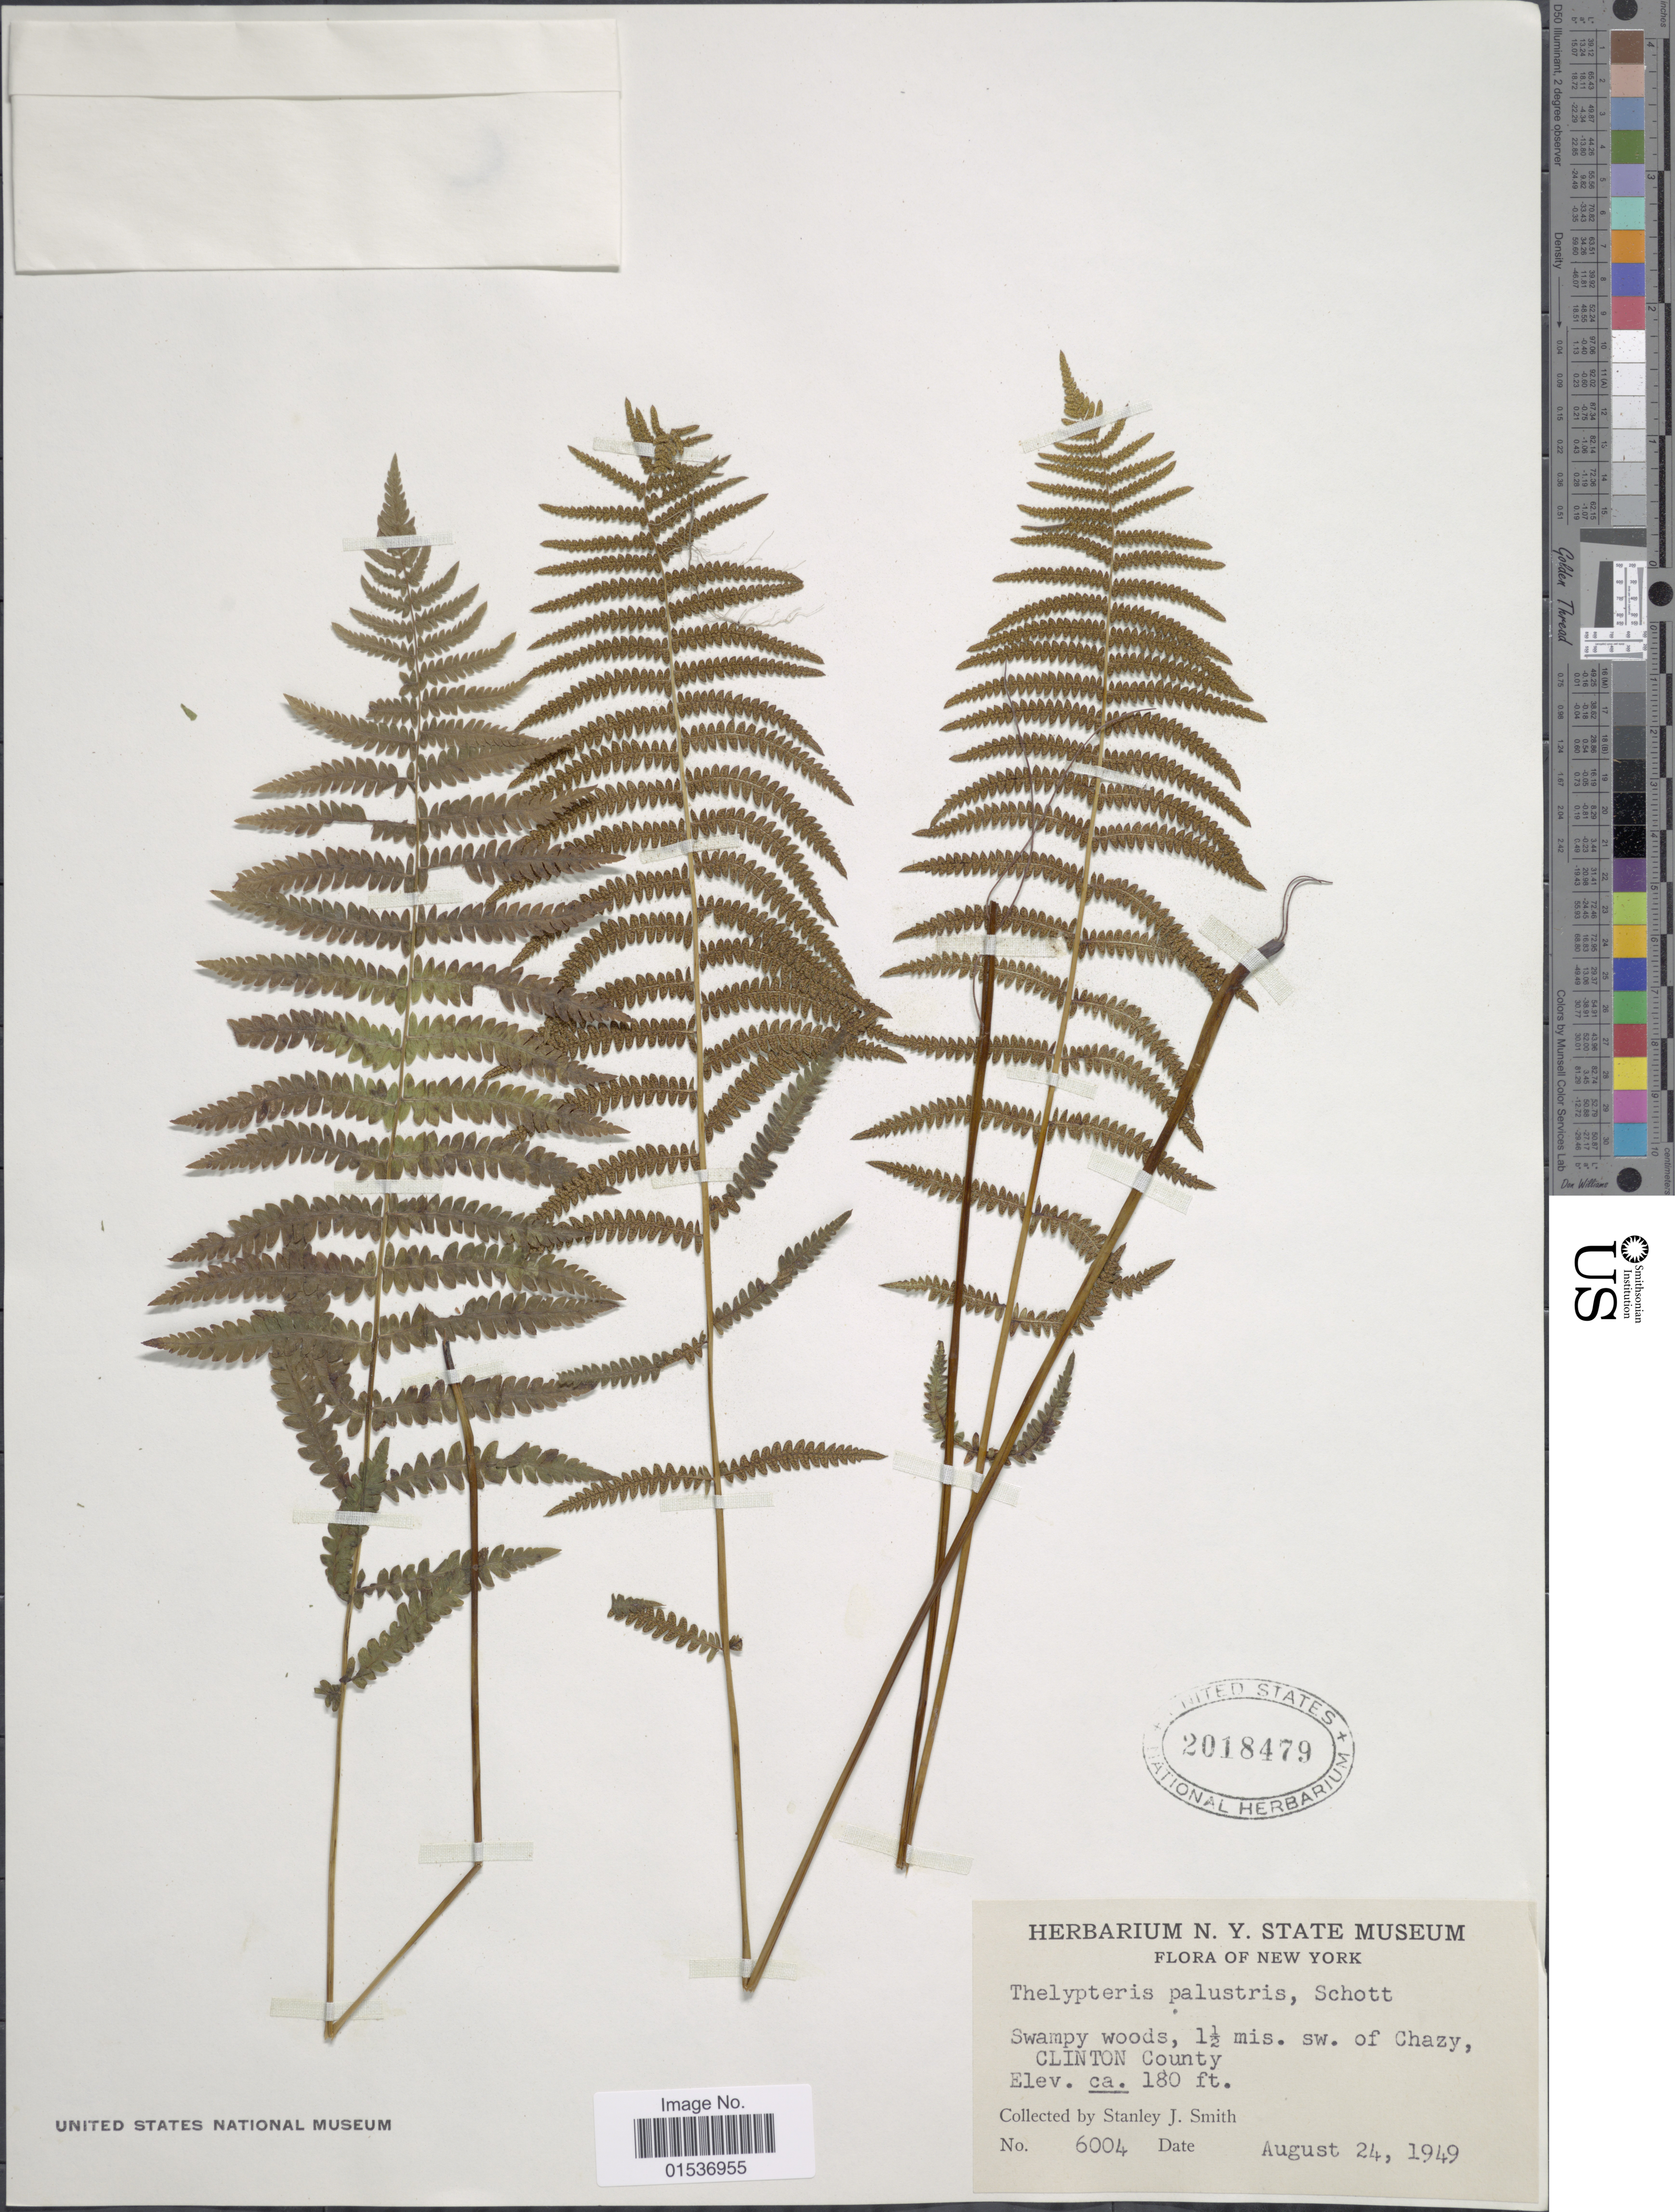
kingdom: Plantae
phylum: Tracheophyta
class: Polypodiopsida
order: Polypodiales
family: Thelypteridaceae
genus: Thelypteris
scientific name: Thelypteris palustris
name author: (Salisb.) Schott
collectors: S. Smith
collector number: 6004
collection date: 1949-08-24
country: United States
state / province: New York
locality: New York, 1½ mis. sw. of Chazy. Clinton County.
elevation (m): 55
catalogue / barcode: US 2018479